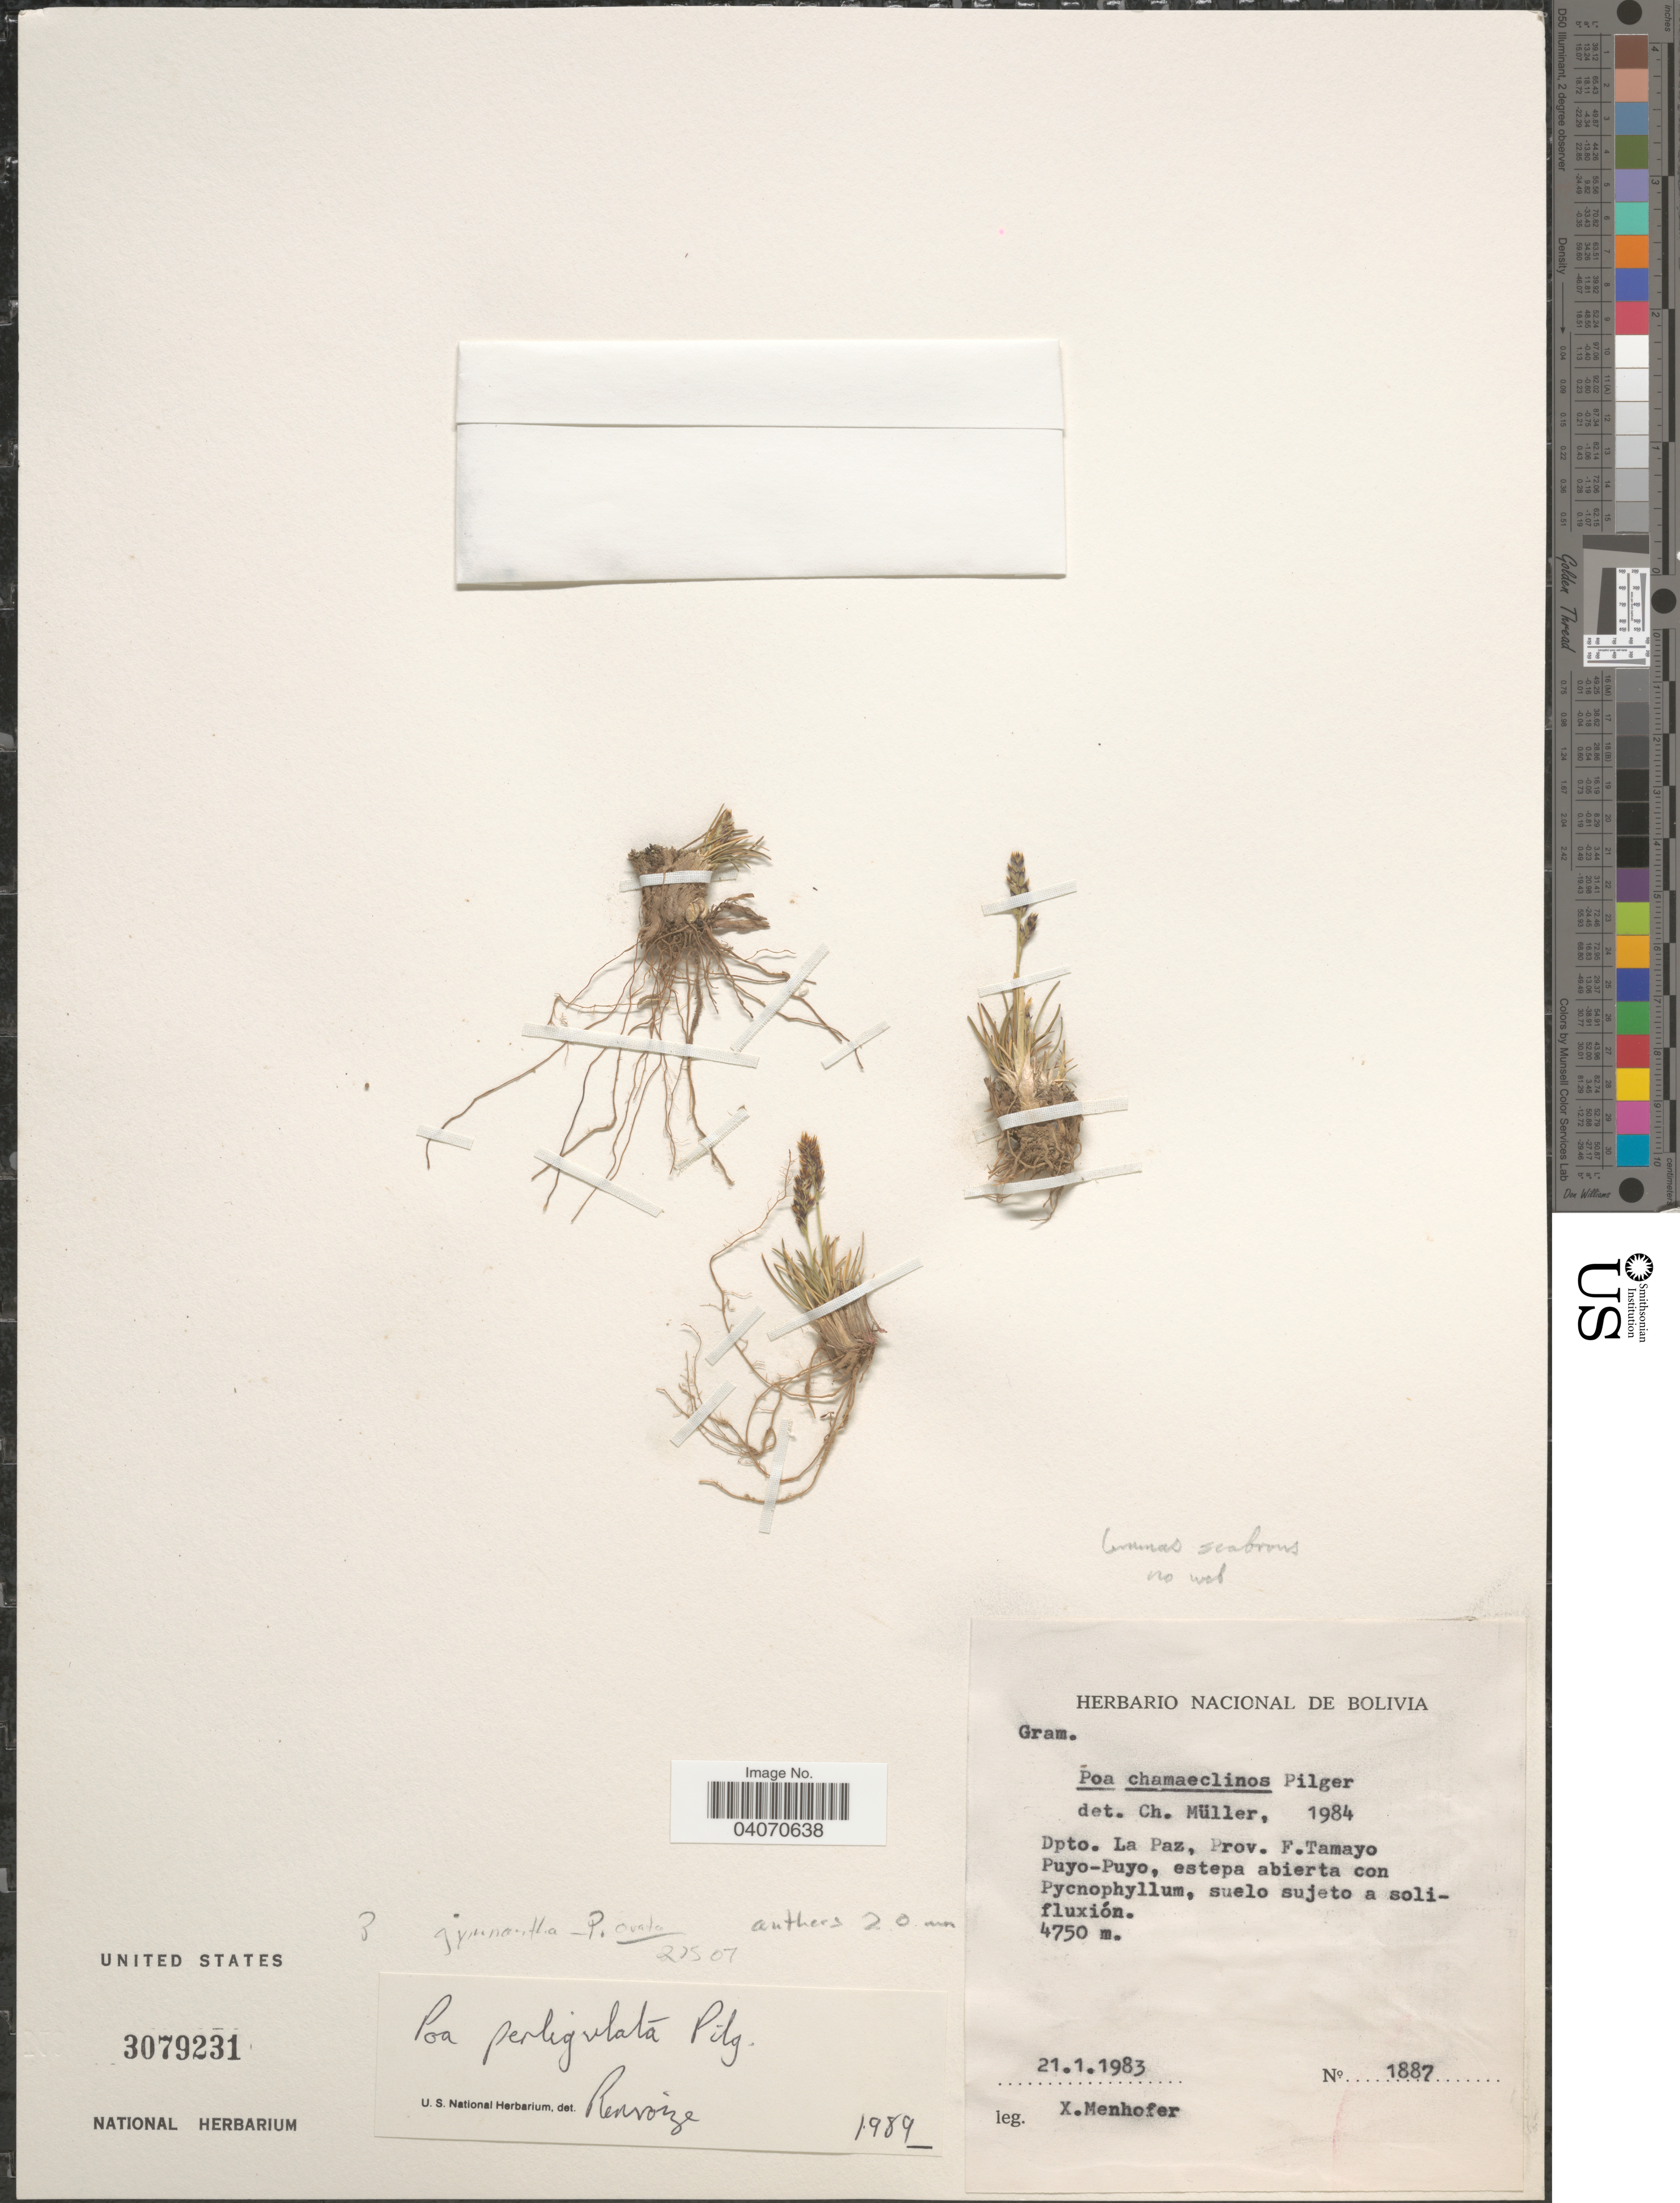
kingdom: Plantae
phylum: Tracheophyta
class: Liliopsida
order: Poales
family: Poaceae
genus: Poa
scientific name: Poa gymnantha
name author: Pilg.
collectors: X. Menhofer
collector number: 1887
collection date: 1983-01-21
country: Bolivia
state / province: La Paz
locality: Dpto. La Paz, Prov. F.Tamayo. Puyo-Puyo.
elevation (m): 4750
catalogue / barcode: US 3079231